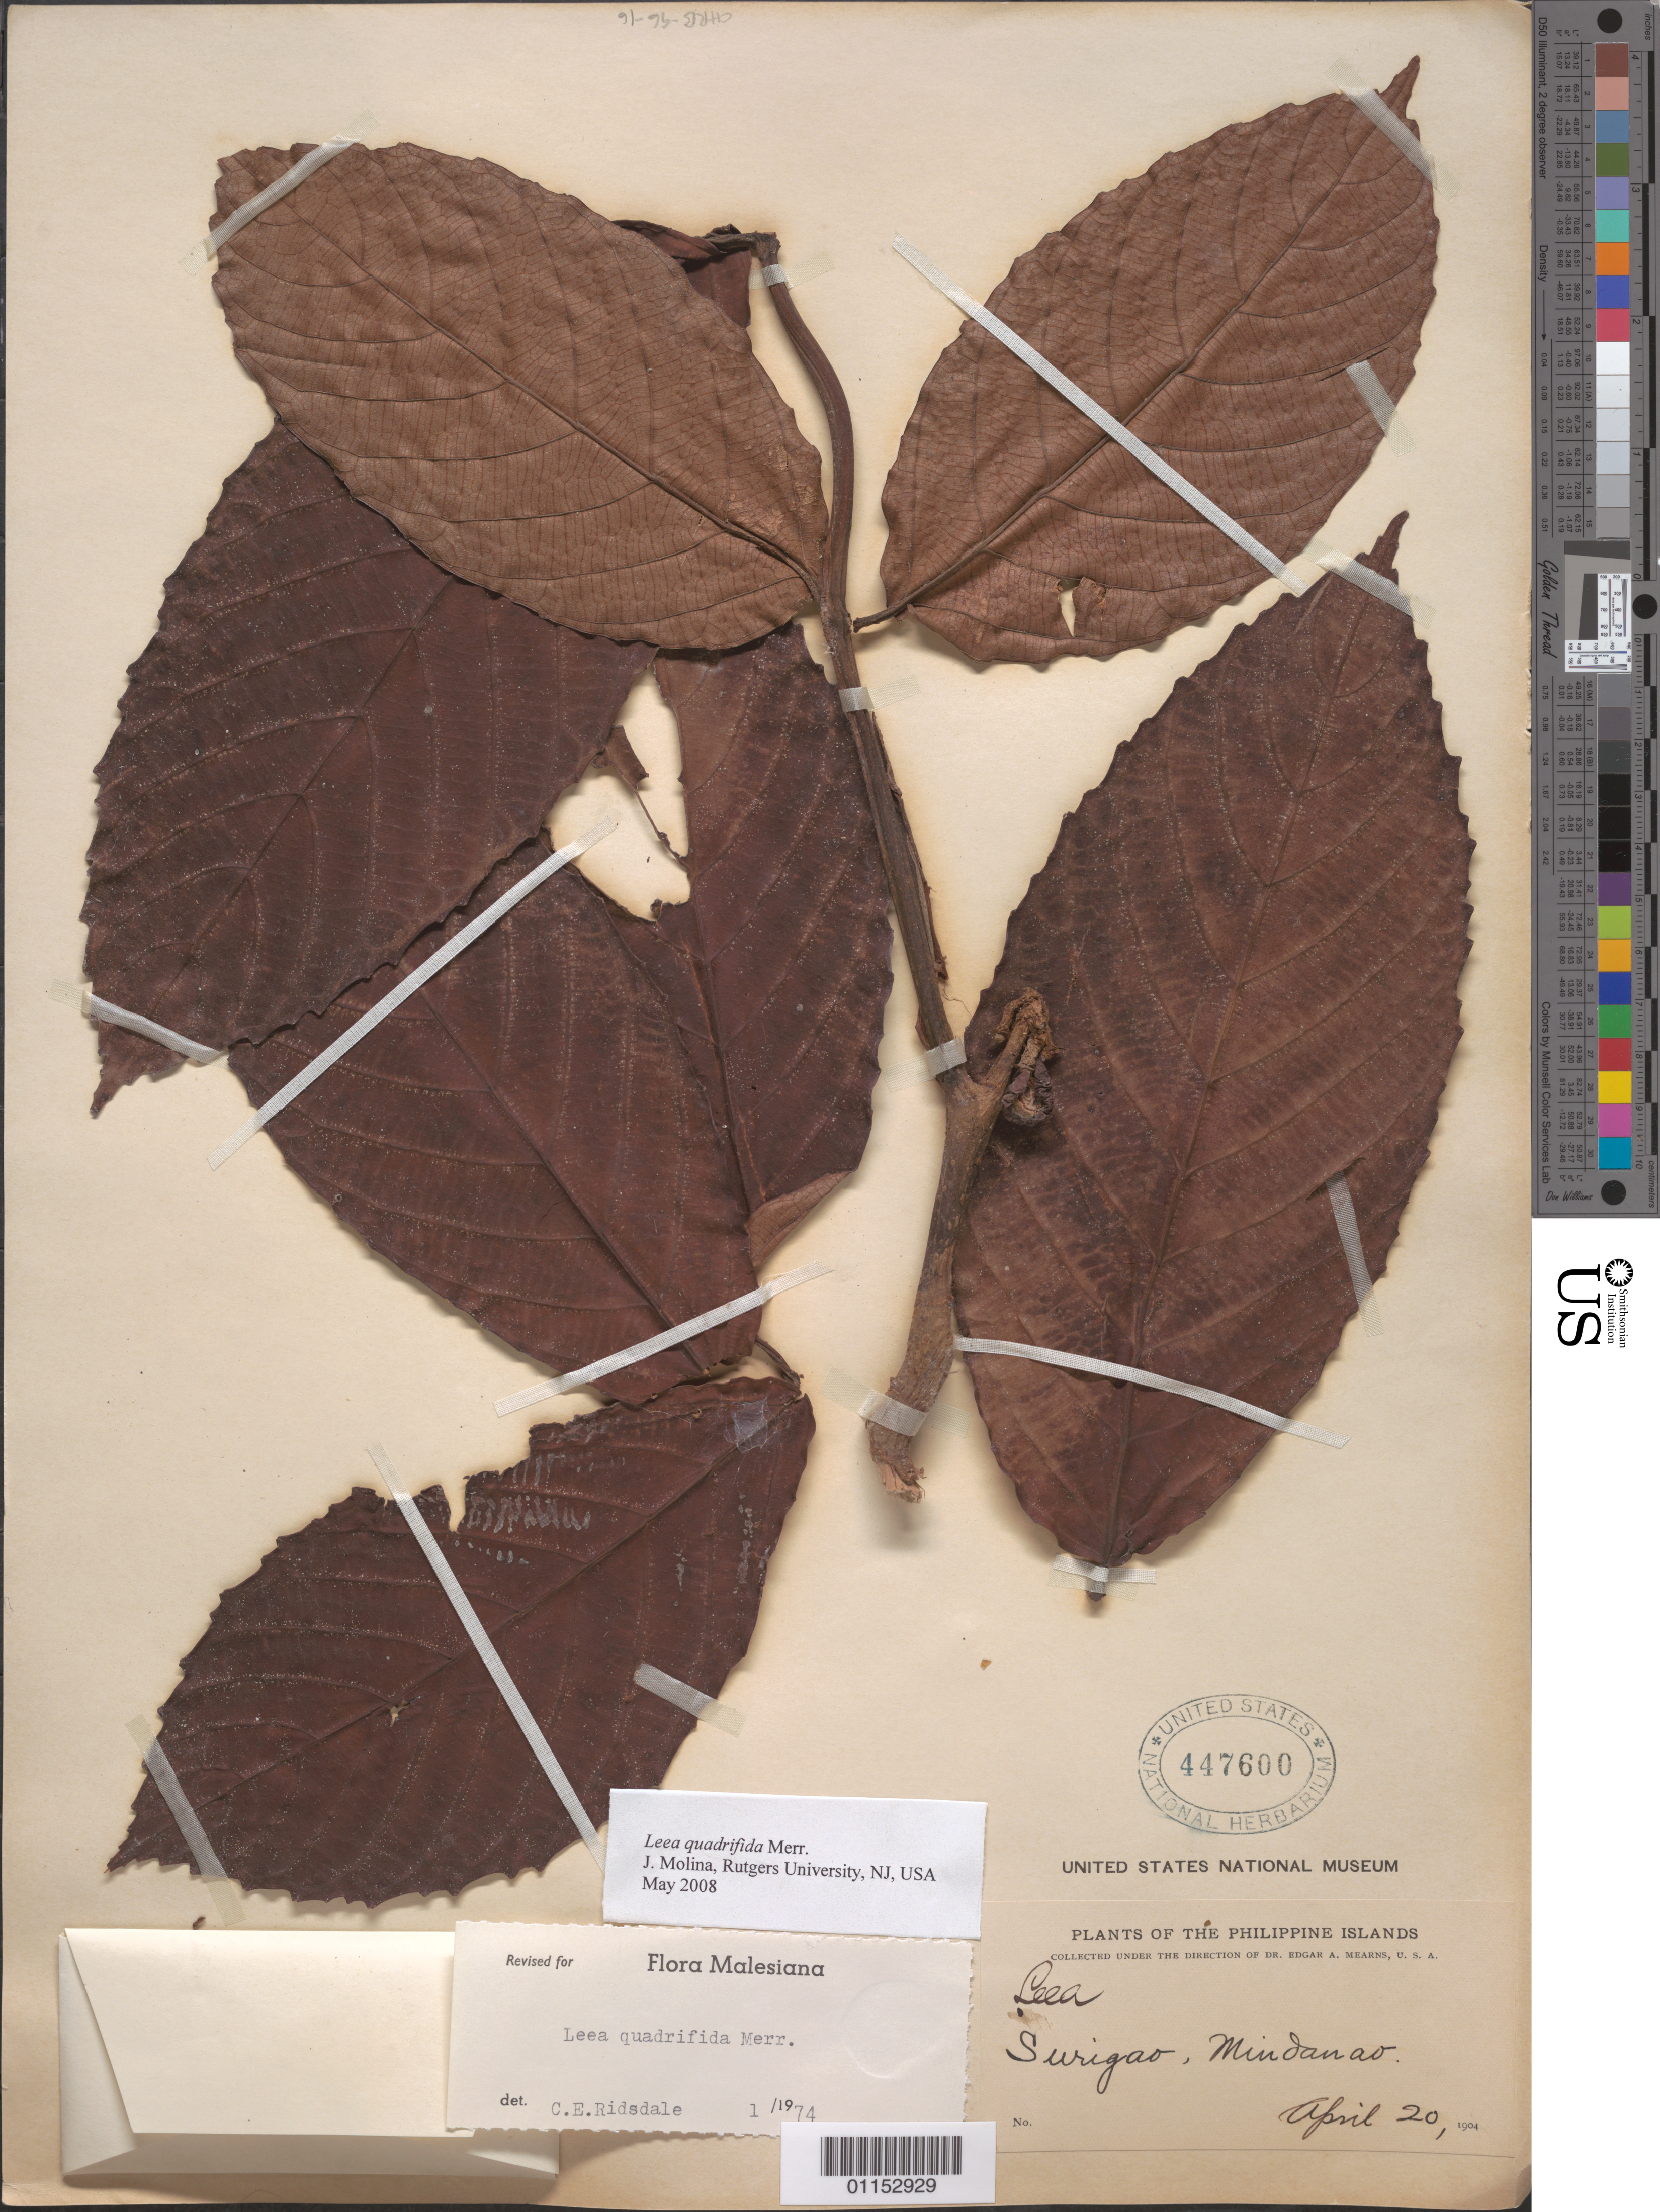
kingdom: Plantae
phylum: Tracheophyta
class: Magnoliopsida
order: Vitales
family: Vitaceae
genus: Leea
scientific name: Leea quadrifida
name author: Merr.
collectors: E. A. Mearns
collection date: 1904-04-20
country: Philippines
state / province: Caraga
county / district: Surigao del Norte / Surigao del Sur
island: Mindanao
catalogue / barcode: US 447600